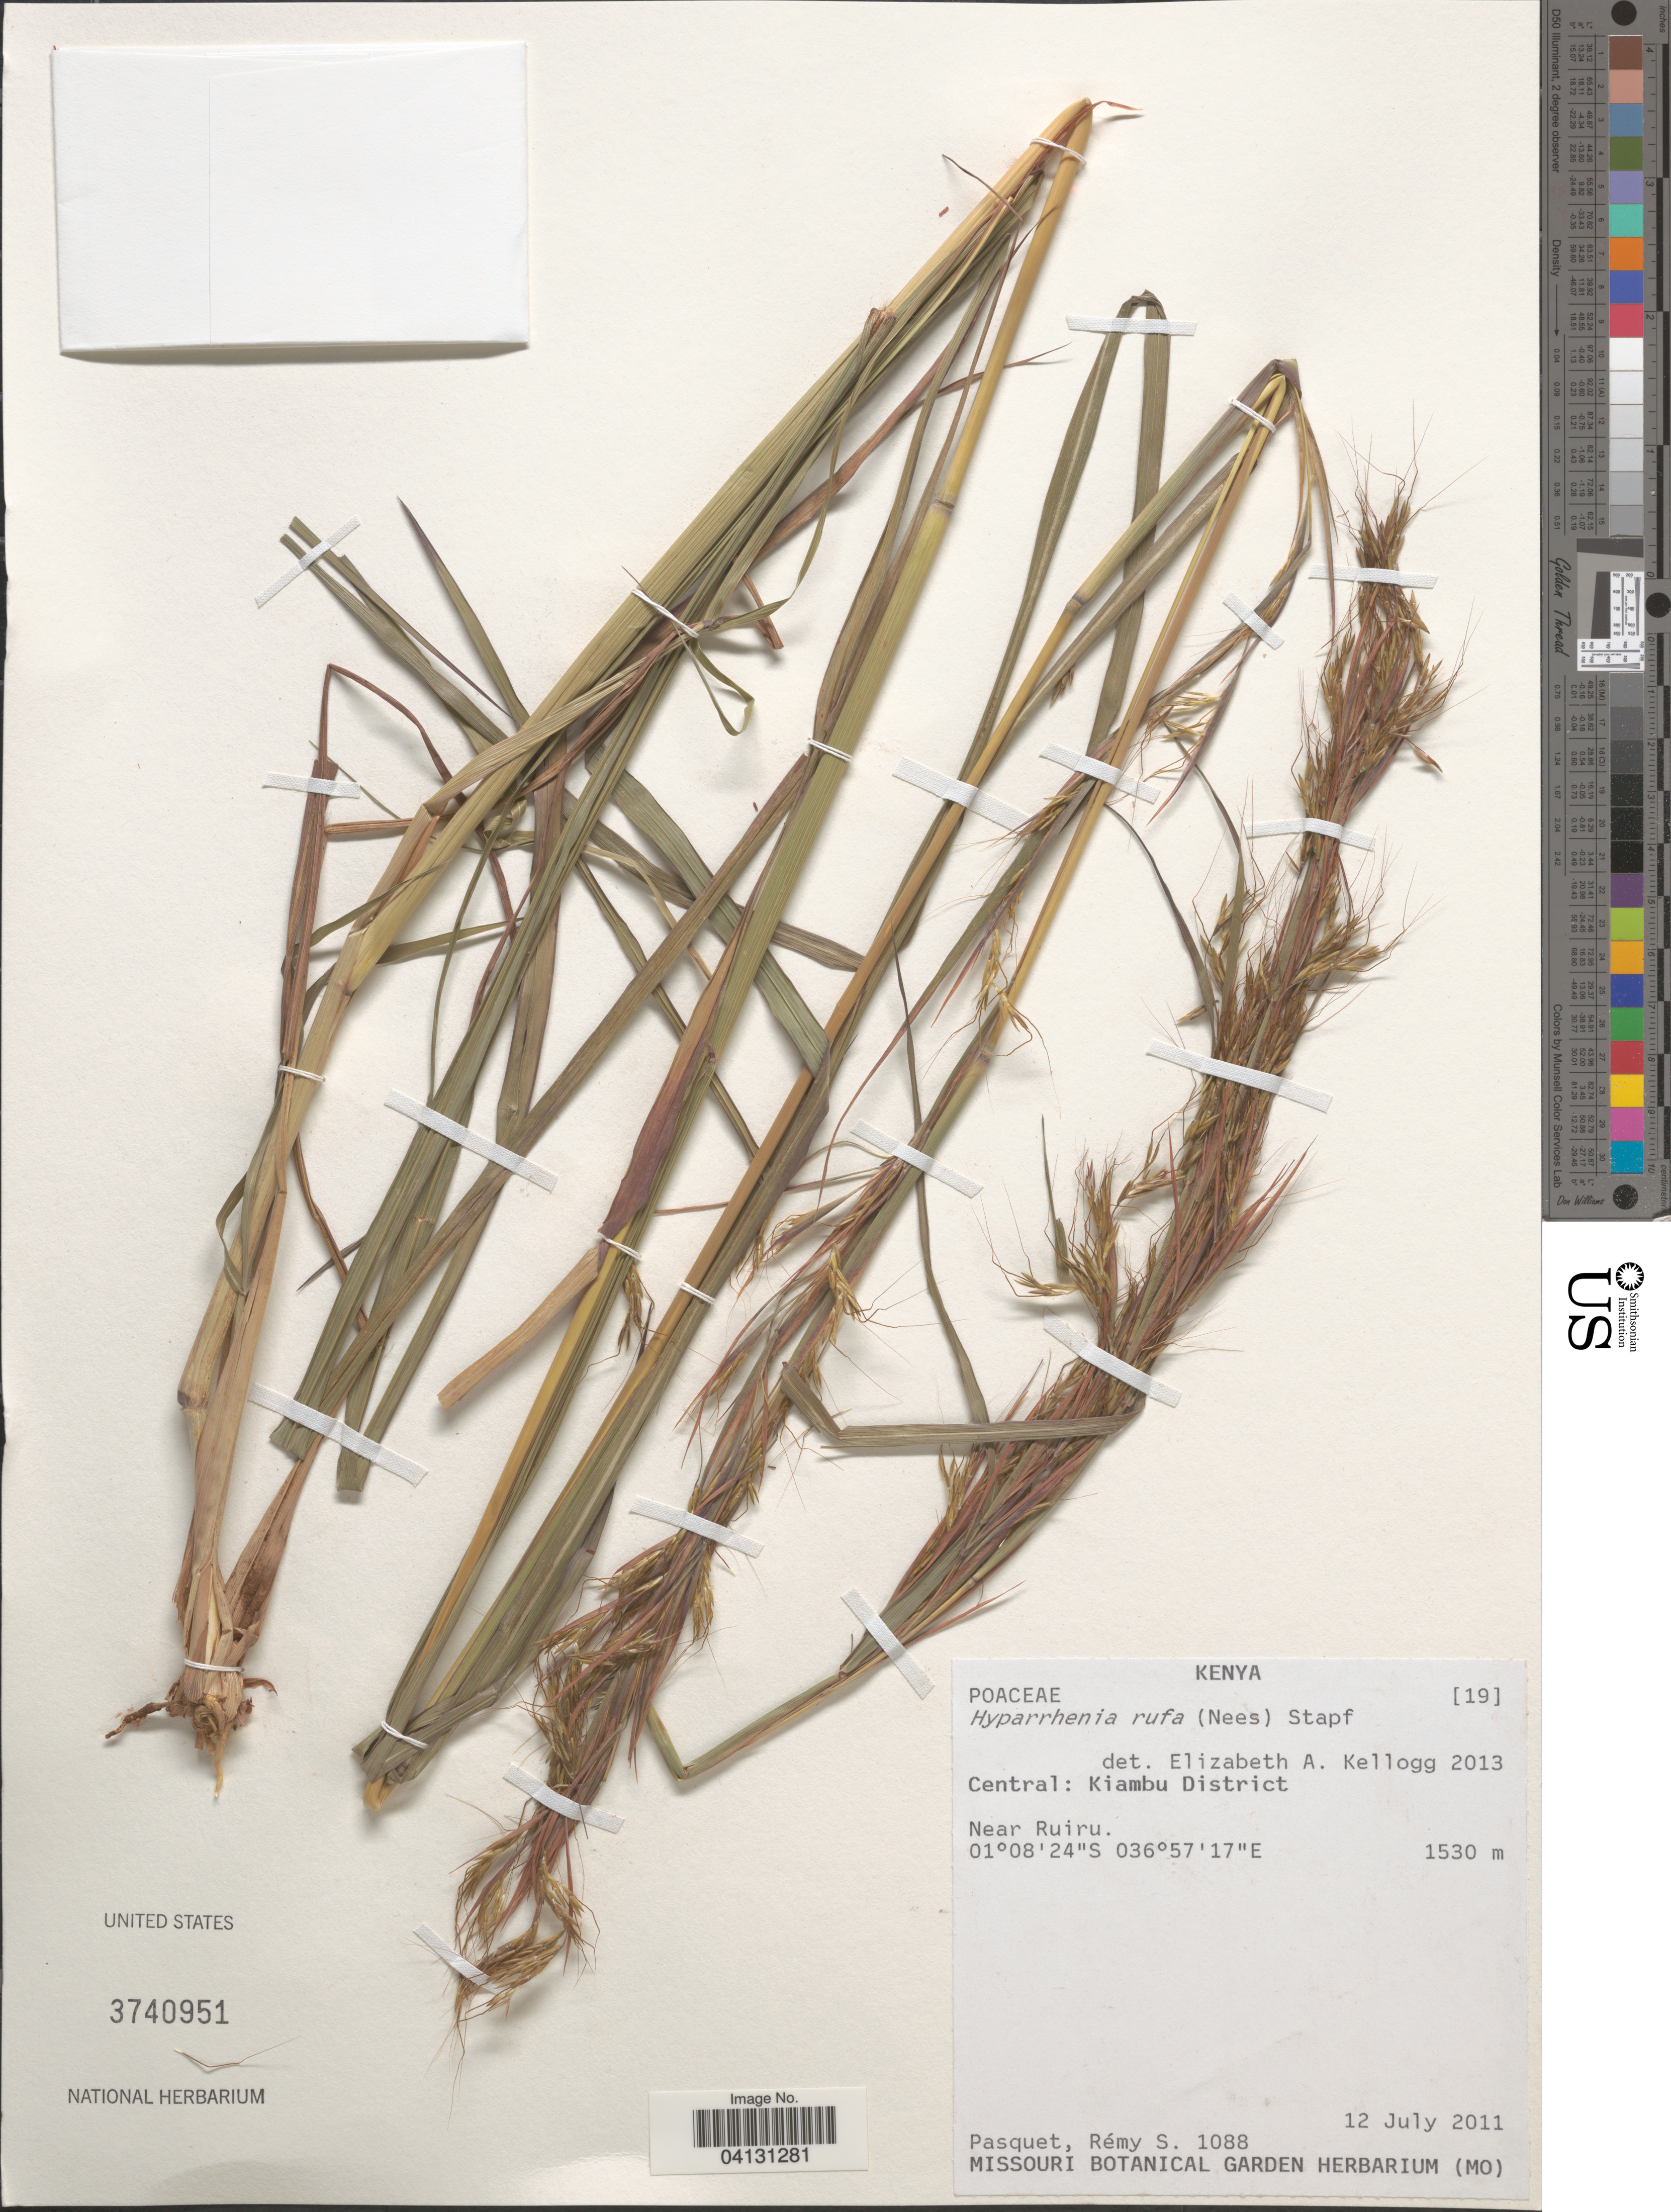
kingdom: Plantae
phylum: Tracheophyta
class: Liliopsida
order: Poales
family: Poaceae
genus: Hyparrhenia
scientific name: Hyparrhenia rufa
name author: (Nees) Stapf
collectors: R. Pasquet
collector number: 1088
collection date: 2011-07-12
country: Kenya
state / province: Kiambu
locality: Central: Kiambu District. Near Ruiru.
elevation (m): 1530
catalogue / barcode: US 3740951